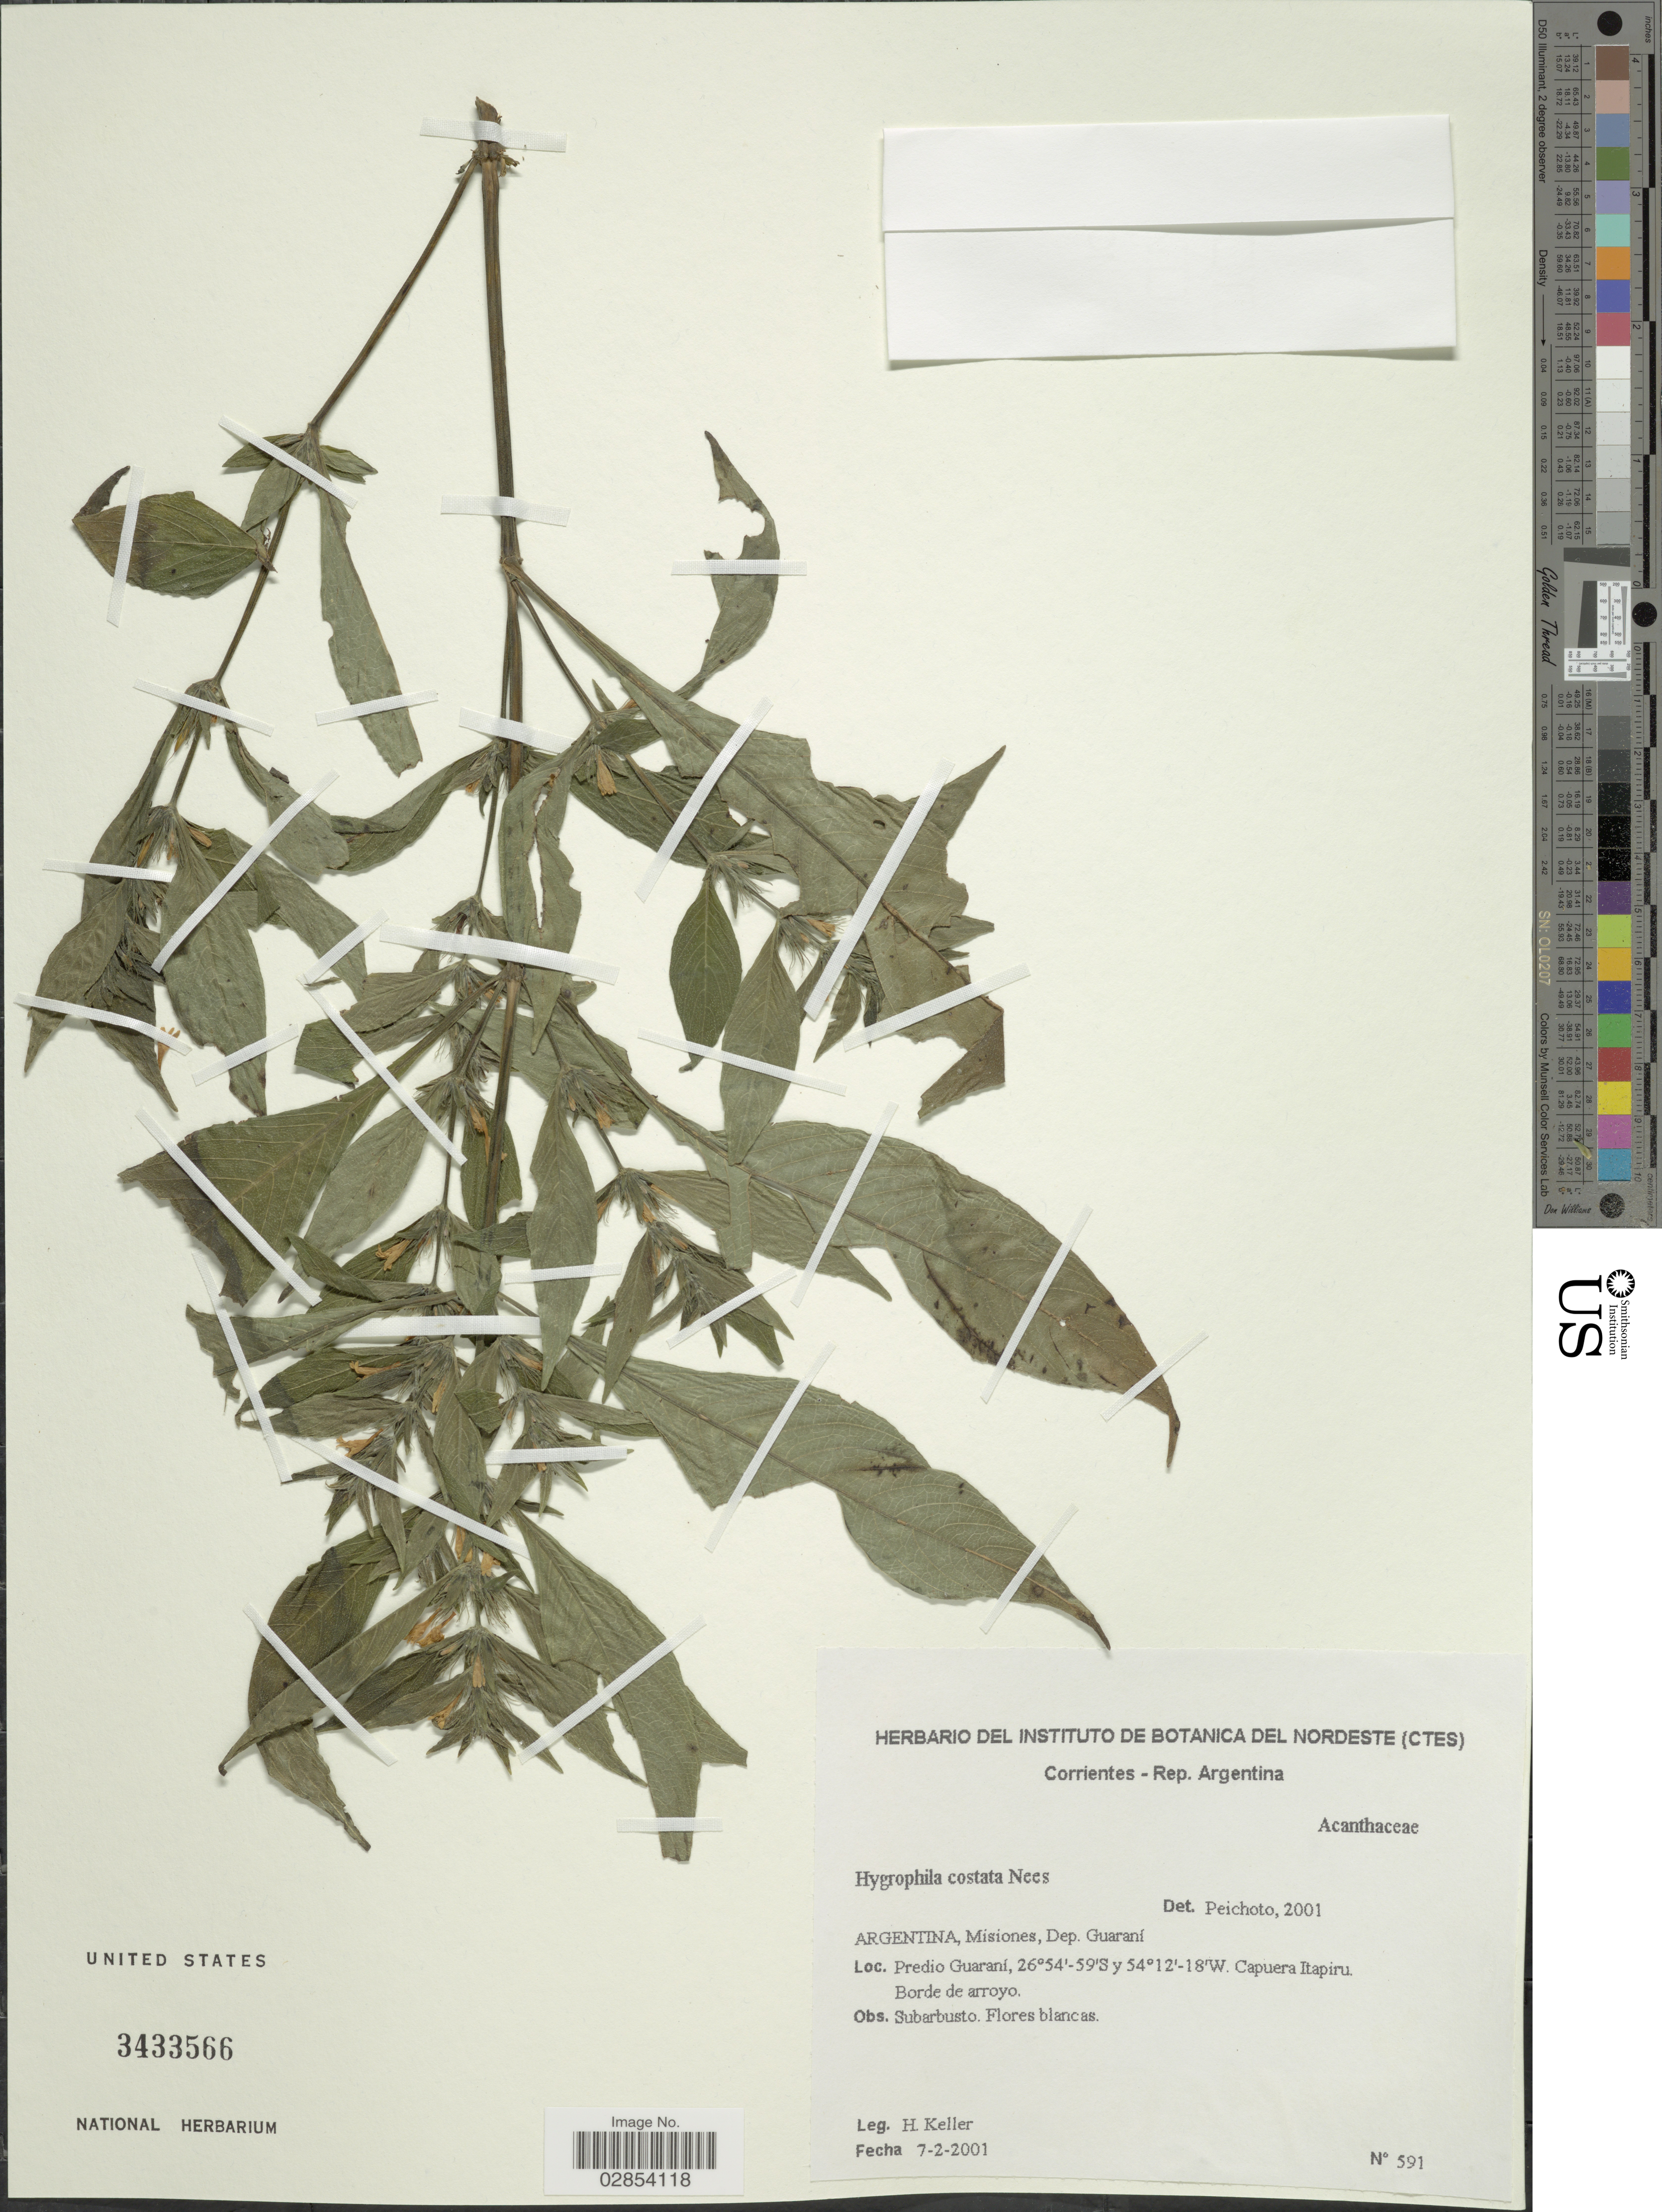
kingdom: Plantae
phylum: Tracheophyta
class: Magnoliopsida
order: Lamiales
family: Acanthaceae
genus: Hygrophila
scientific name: Hygrophila costata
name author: Nees & T. Nees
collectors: H. Keller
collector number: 591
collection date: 2001-02-07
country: Argentina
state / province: Misiones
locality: Misiones, Dep. Guaraní, Predio Guaraní, Capuera Itapiru. Borde de arroyo.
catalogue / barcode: US 3433566